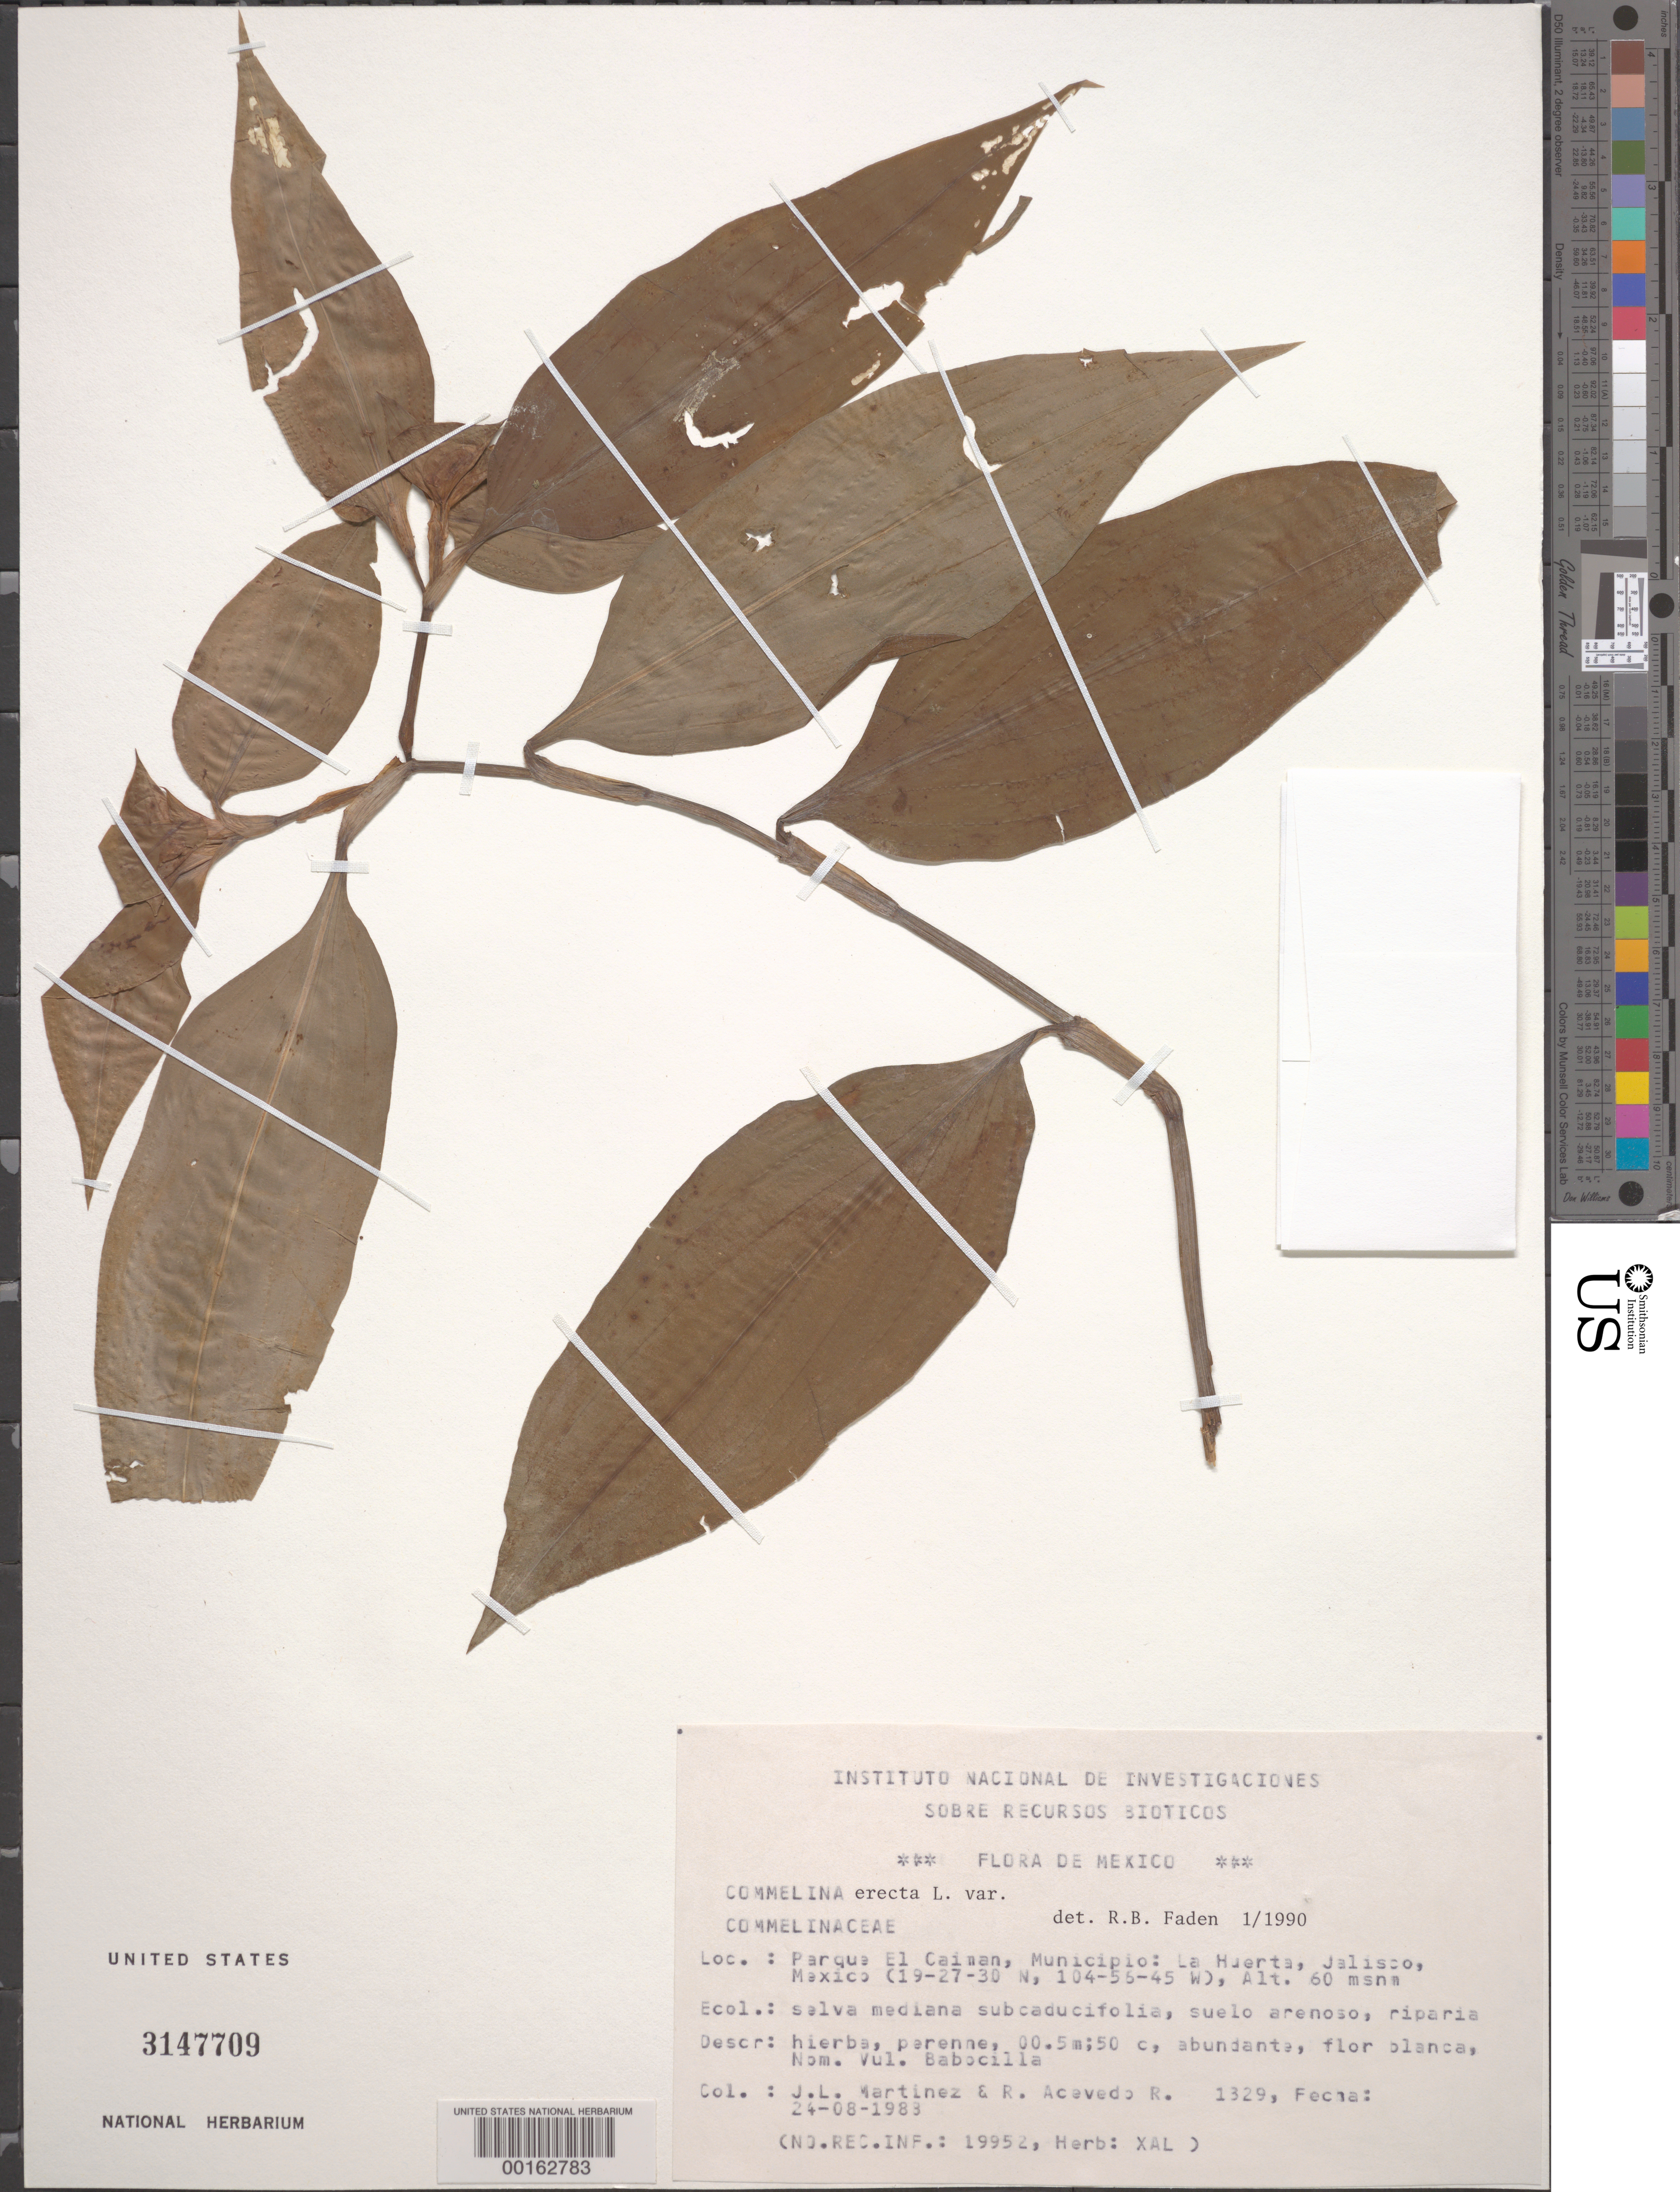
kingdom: Plantae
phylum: Tracheophyta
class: Liliopsida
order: Commelinales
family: Commelinaceae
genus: Commelina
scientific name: Commelina erecta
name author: L.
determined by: Faden, Robert B., (US), Smithsonian Institution - National Museum of Natural History (UNITED STATES)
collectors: J. Martinez & P. Acevedo-Rodr.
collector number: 1329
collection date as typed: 24 Aug 1988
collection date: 1988-08-24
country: Mexico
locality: Parque el caiman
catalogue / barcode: US 3147709